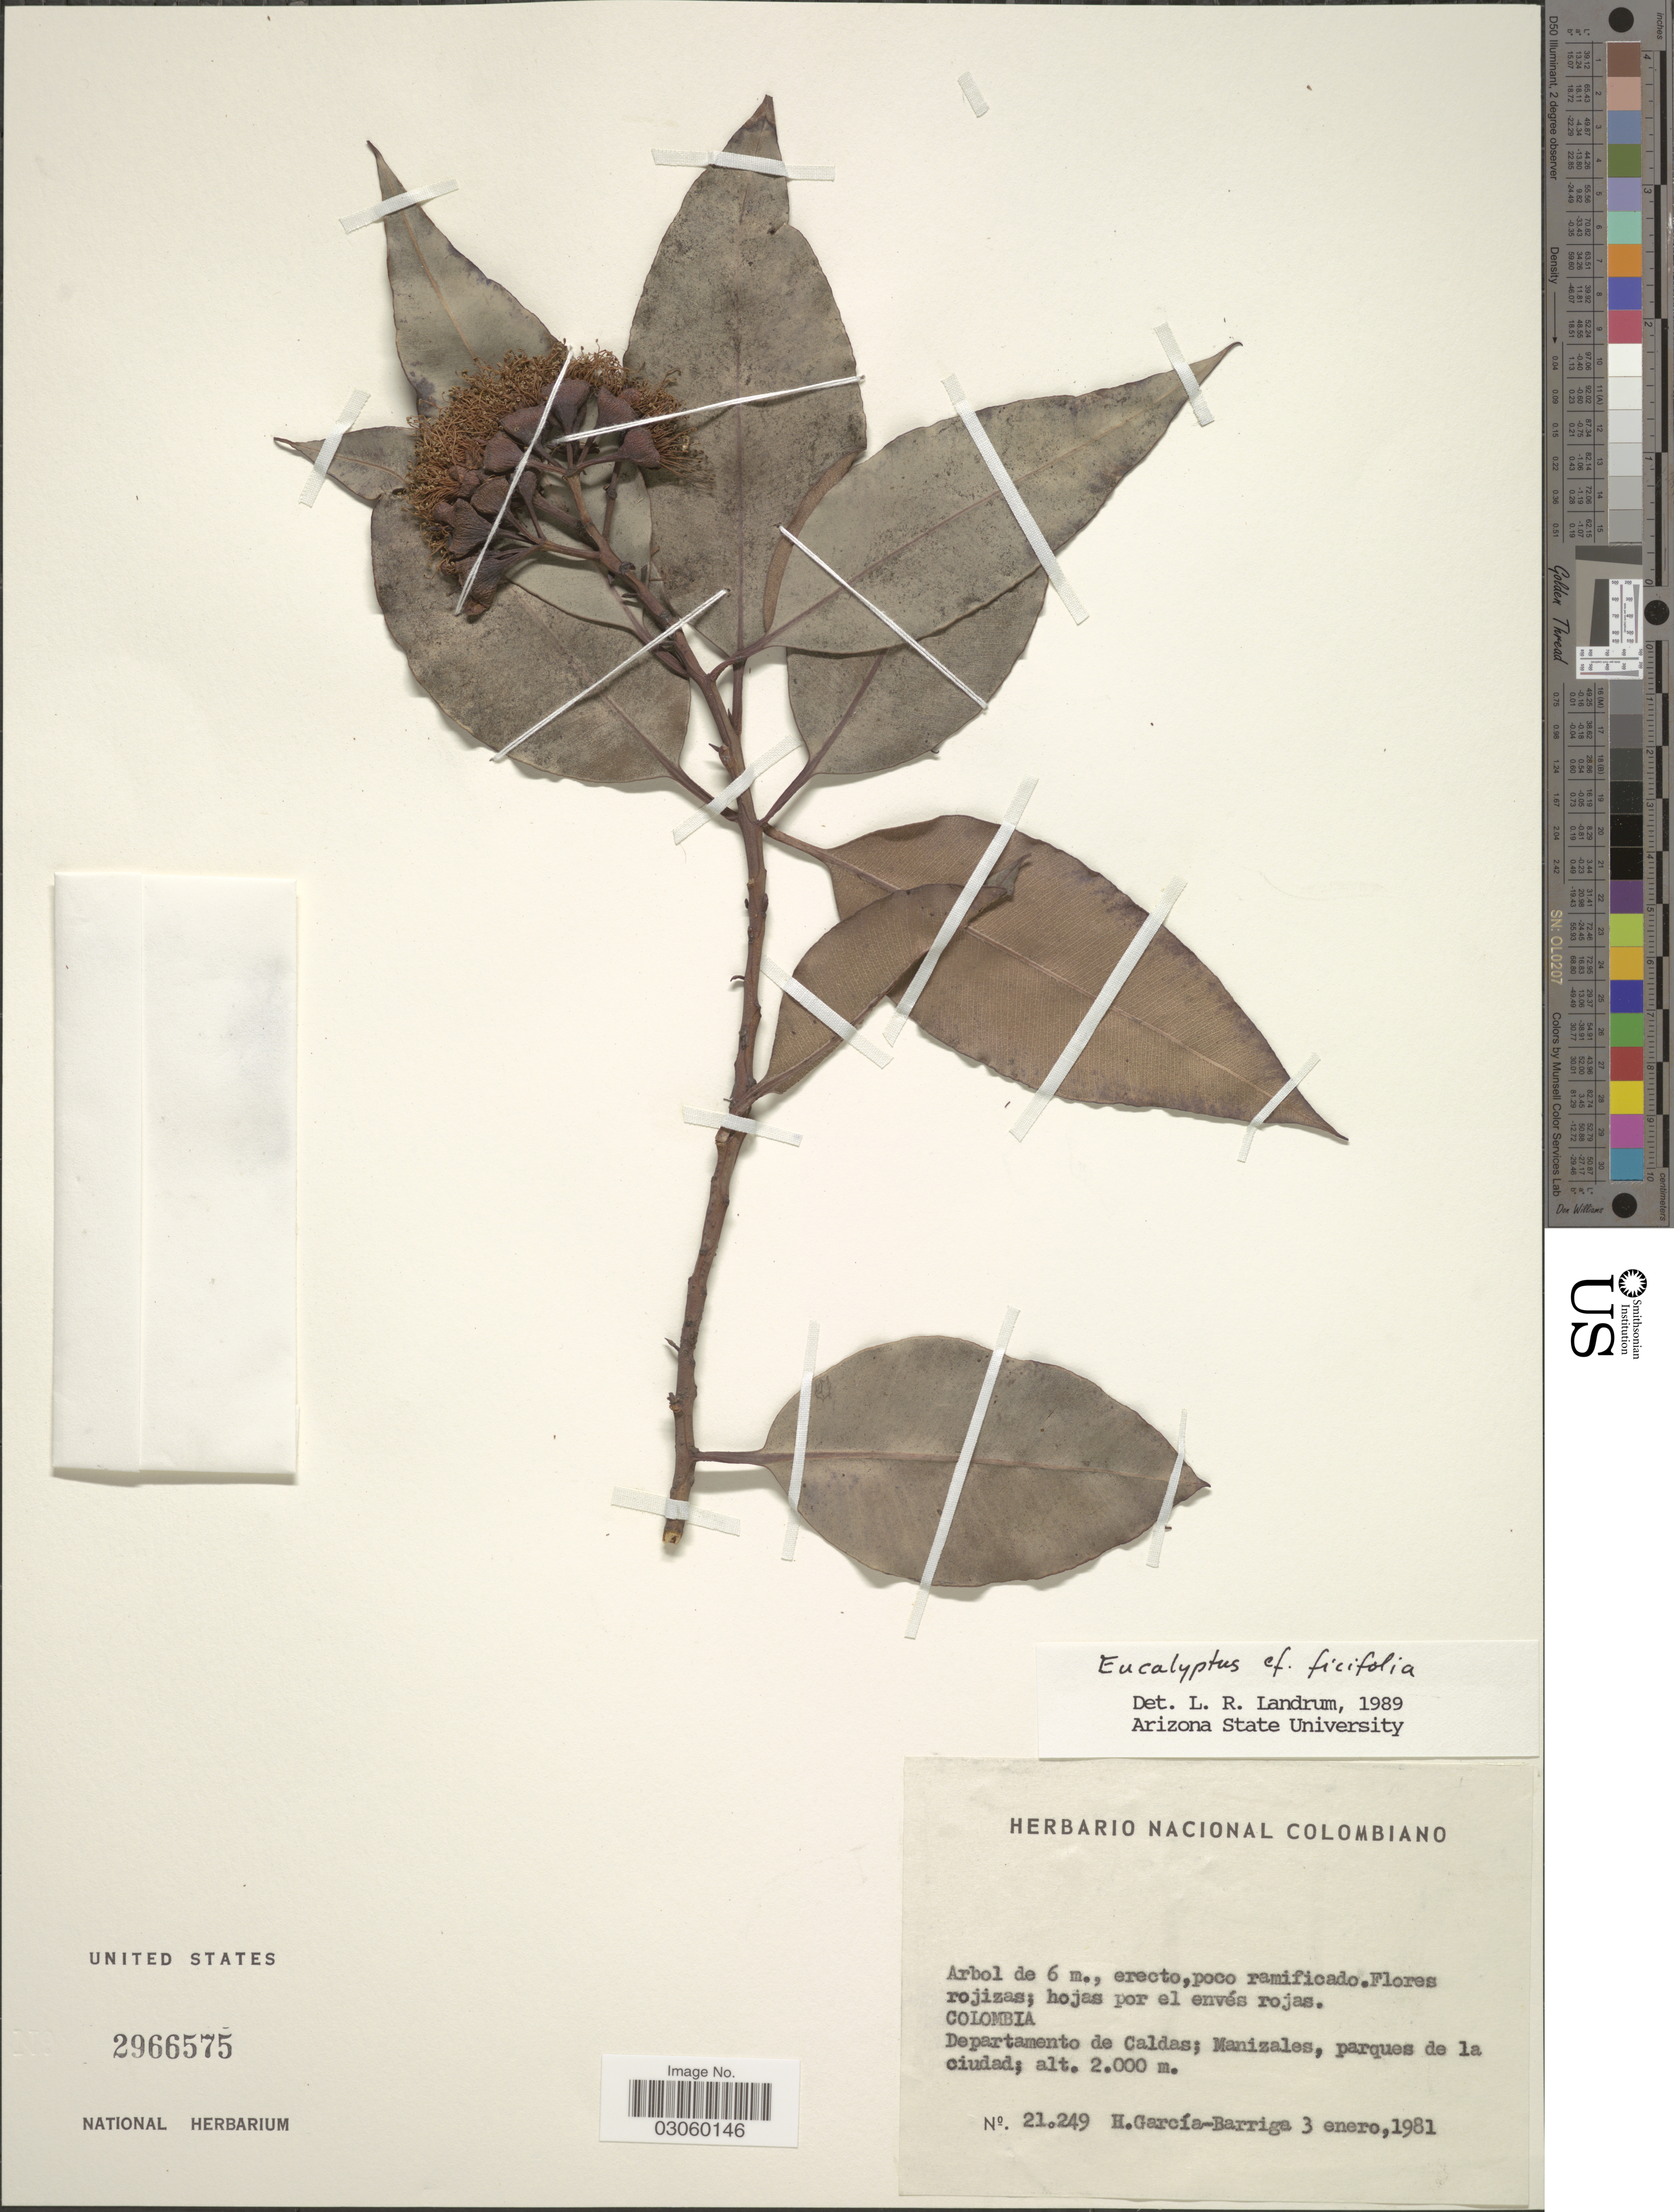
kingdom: Plantae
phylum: Tracheophyta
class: Magnoliopsida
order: Myrtales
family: Myrtaceae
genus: Corymbia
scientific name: Corymbia ficifolia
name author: (F. Muell.) K.D. Hill & L.A.S. Johnson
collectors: H. García Barriga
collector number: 21249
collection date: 1981-01-03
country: Colombia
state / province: Caldas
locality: Departamento de Caldas: Manizales, parques de la ciudad.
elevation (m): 2000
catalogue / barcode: US 2966575